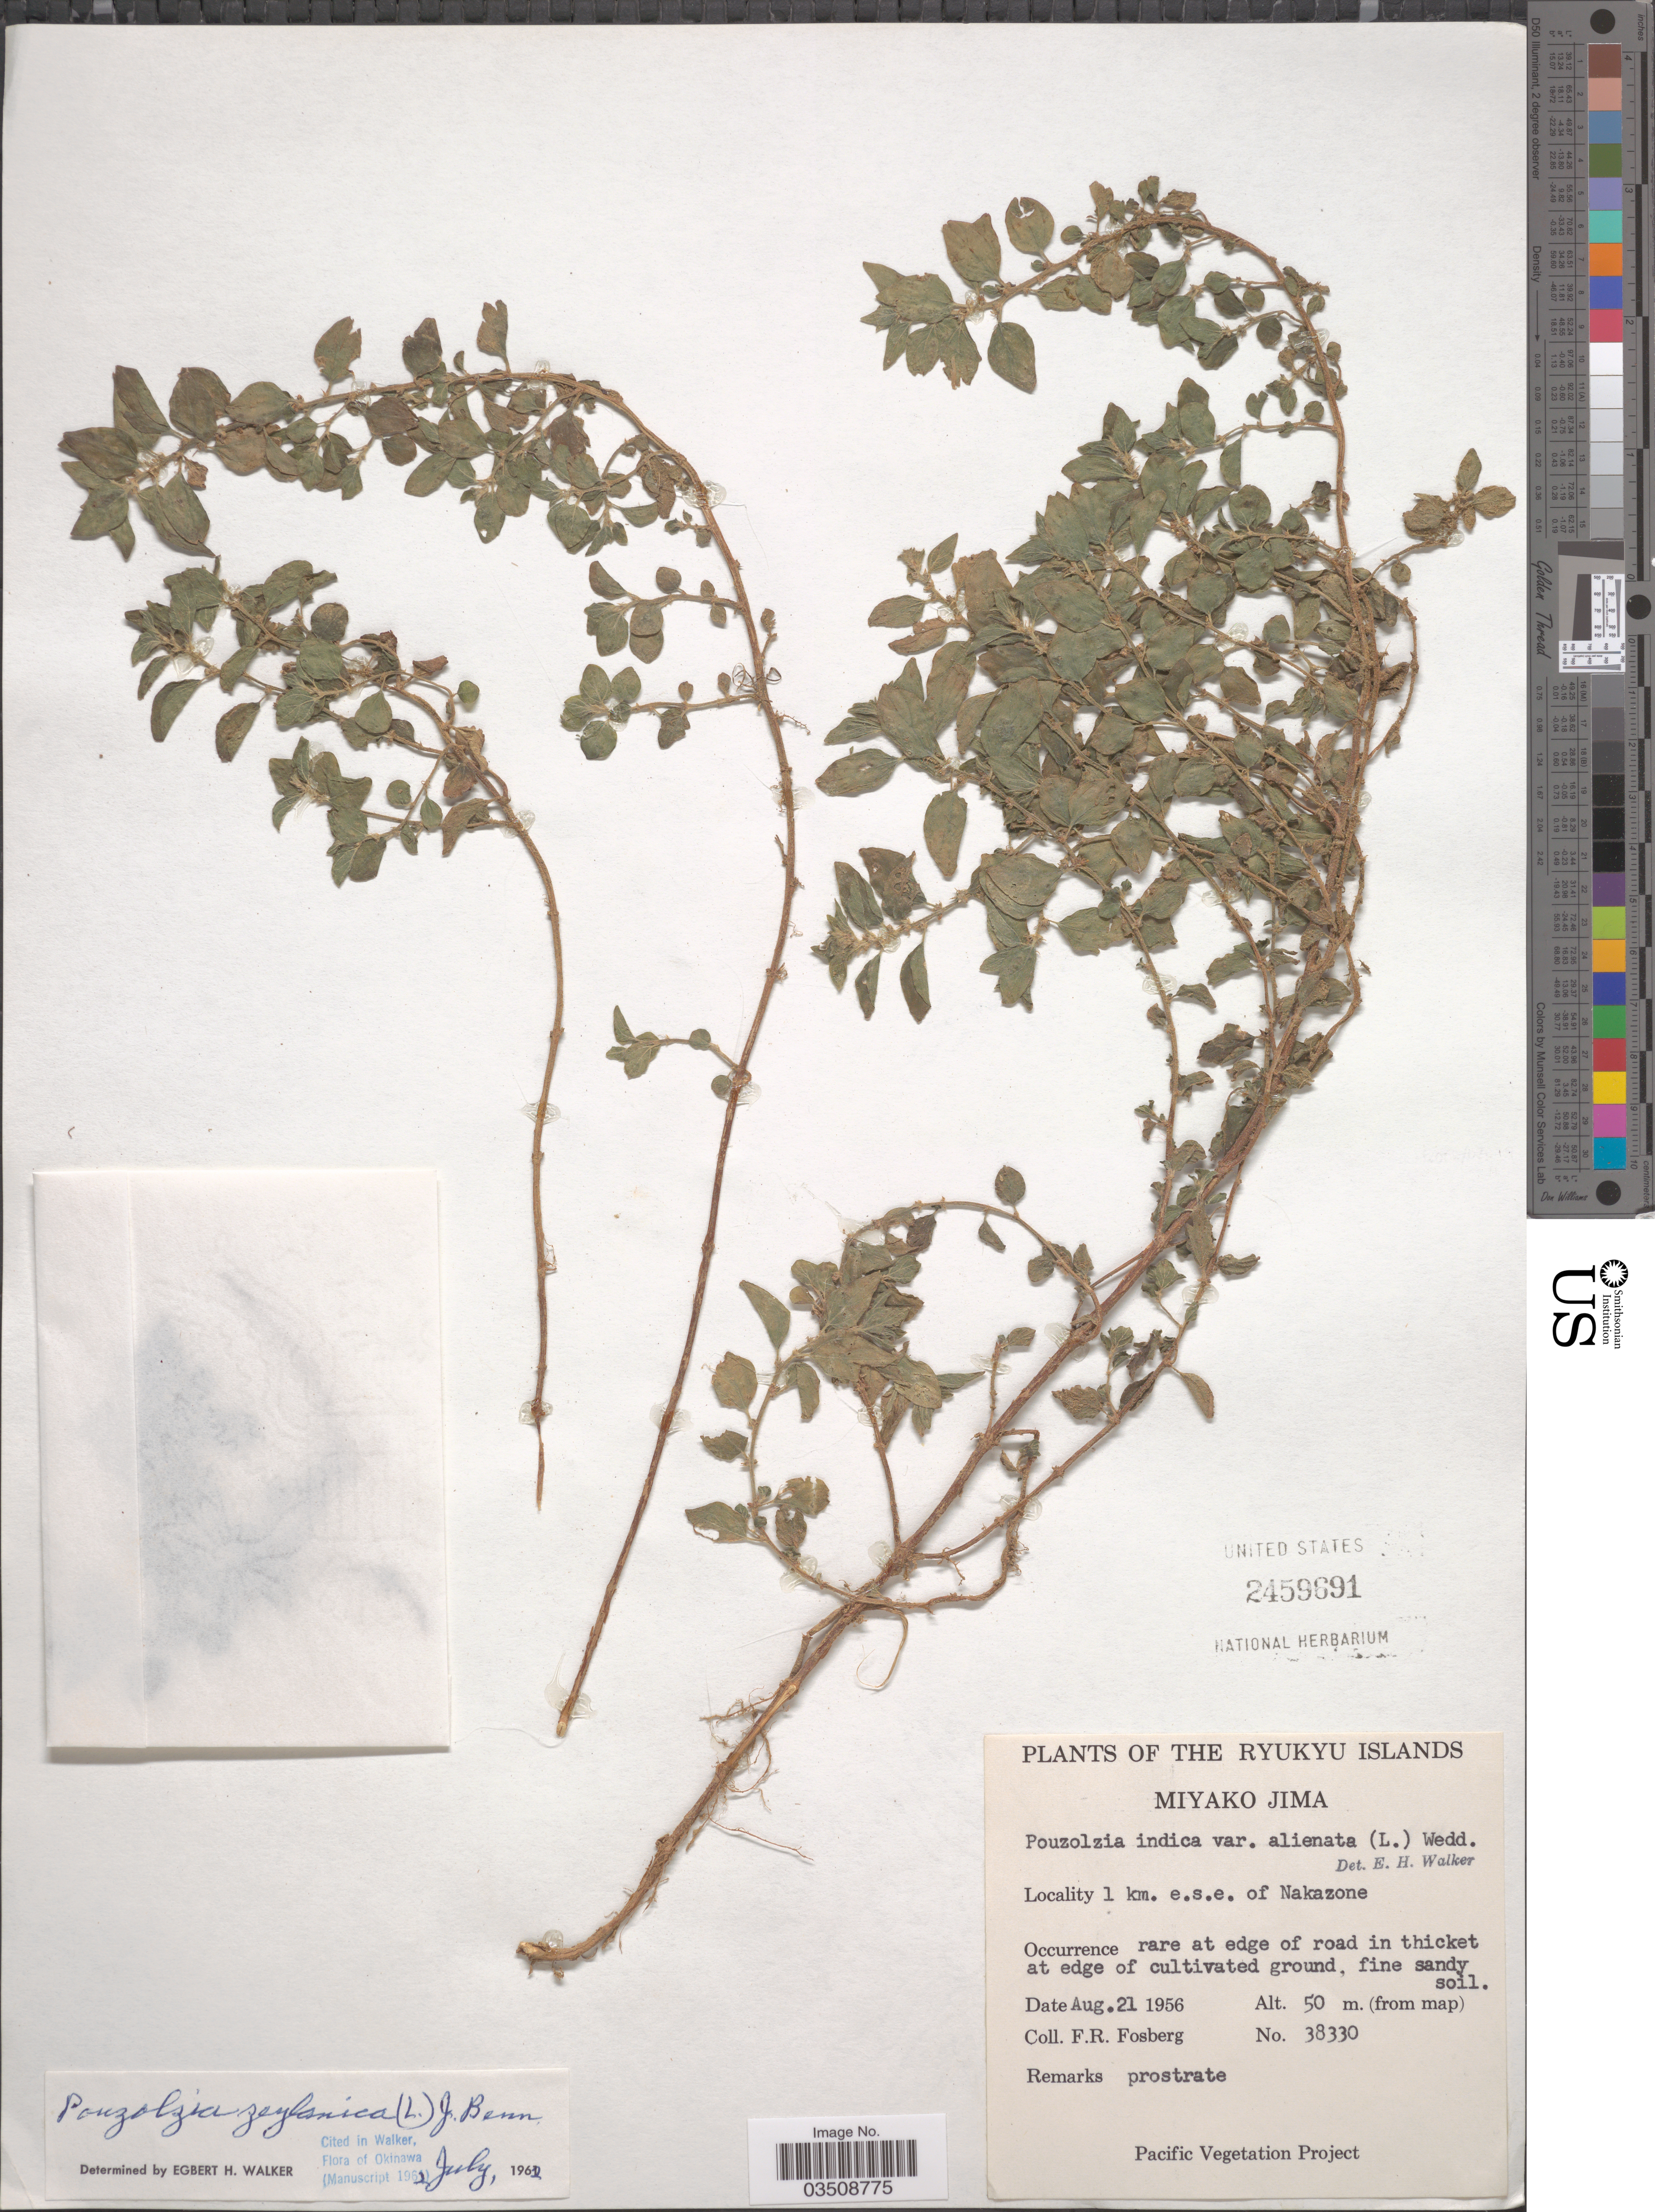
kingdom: Plantae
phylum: Tracheophyta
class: Magnoliopsida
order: Rosales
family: Urticaceae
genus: Pouzolzia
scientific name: Pouzolzia zeylanica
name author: (L.) Benn.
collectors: F. R. Fosberg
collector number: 38330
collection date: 1956-08-21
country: Japan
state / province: Okinawa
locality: The Ryukyu Islands. Miyako Jima. 1 km e.s.e. of Nakazone.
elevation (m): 50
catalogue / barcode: US 2459691